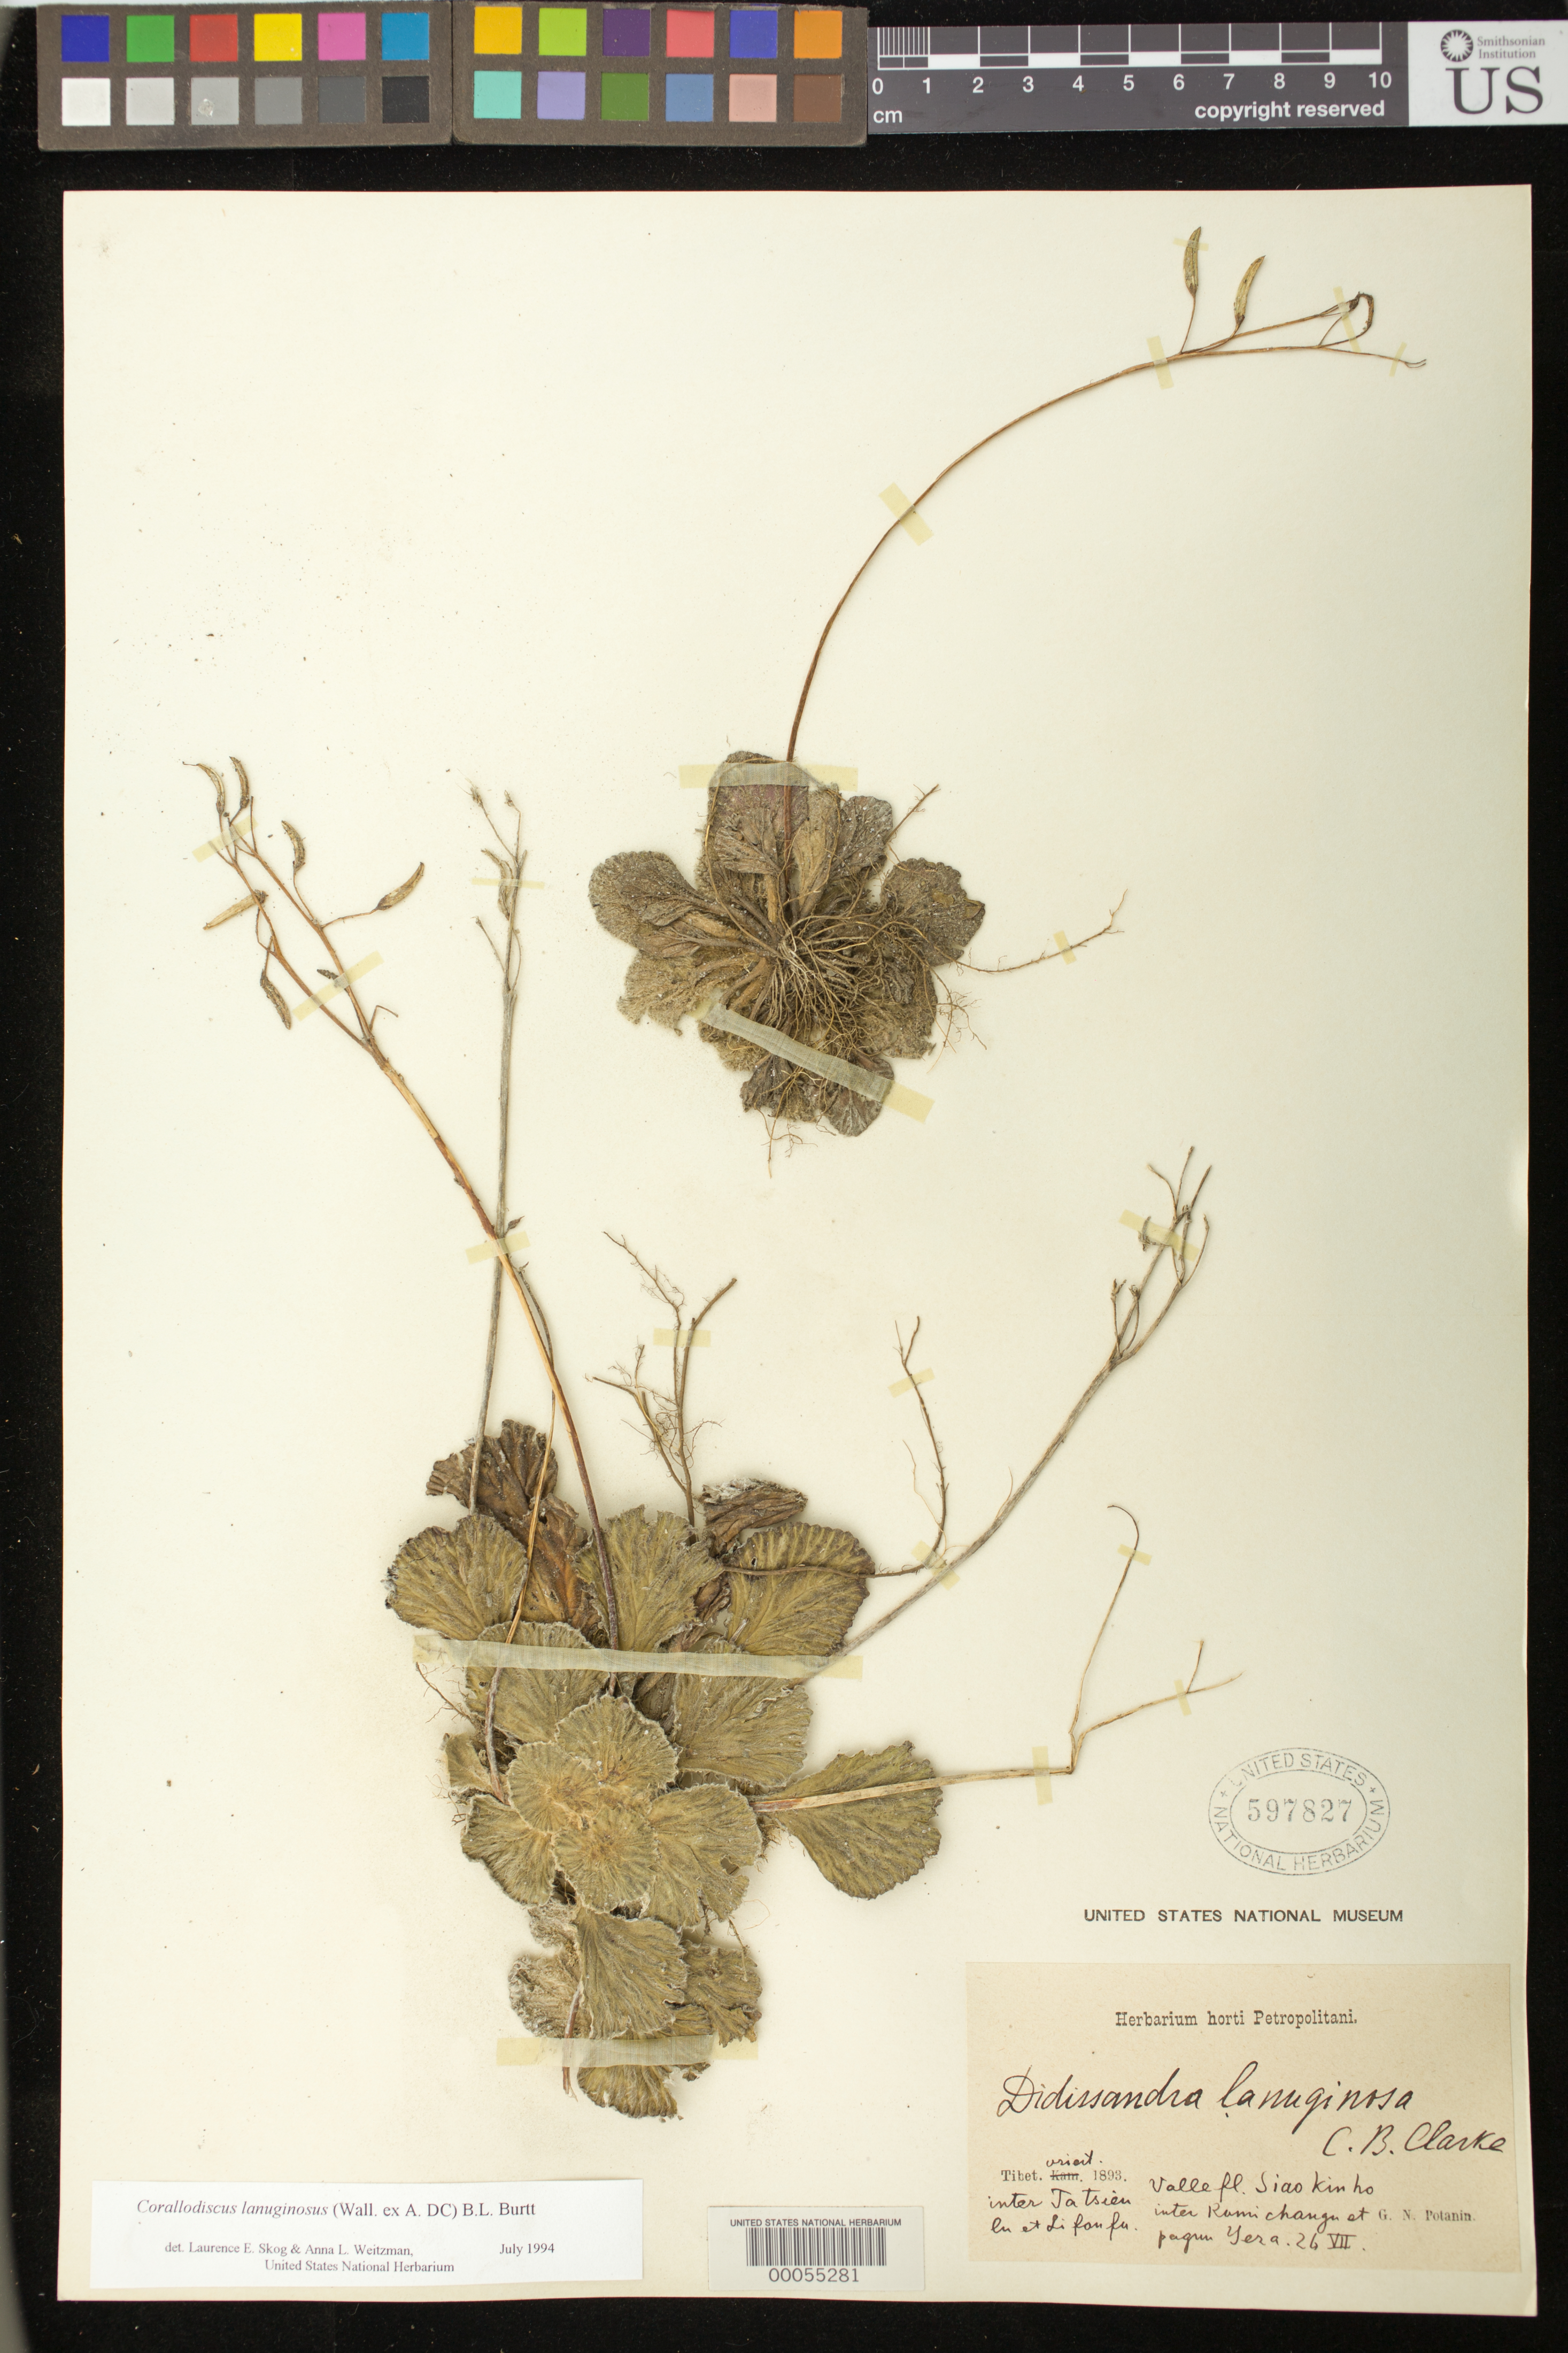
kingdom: Plantae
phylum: Tracheophyta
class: Magnoliopsida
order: Lamiales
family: Gesneriaceae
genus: Corallodiscus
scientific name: Corallodiscus lanuginosus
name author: (Wall. ex R. Br.) B.L. Burtt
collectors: G. Potanin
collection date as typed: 26 Jul 1893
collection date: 1893-07-26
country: China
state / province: Xizang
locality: Siao kim ho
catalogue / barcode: US 597827